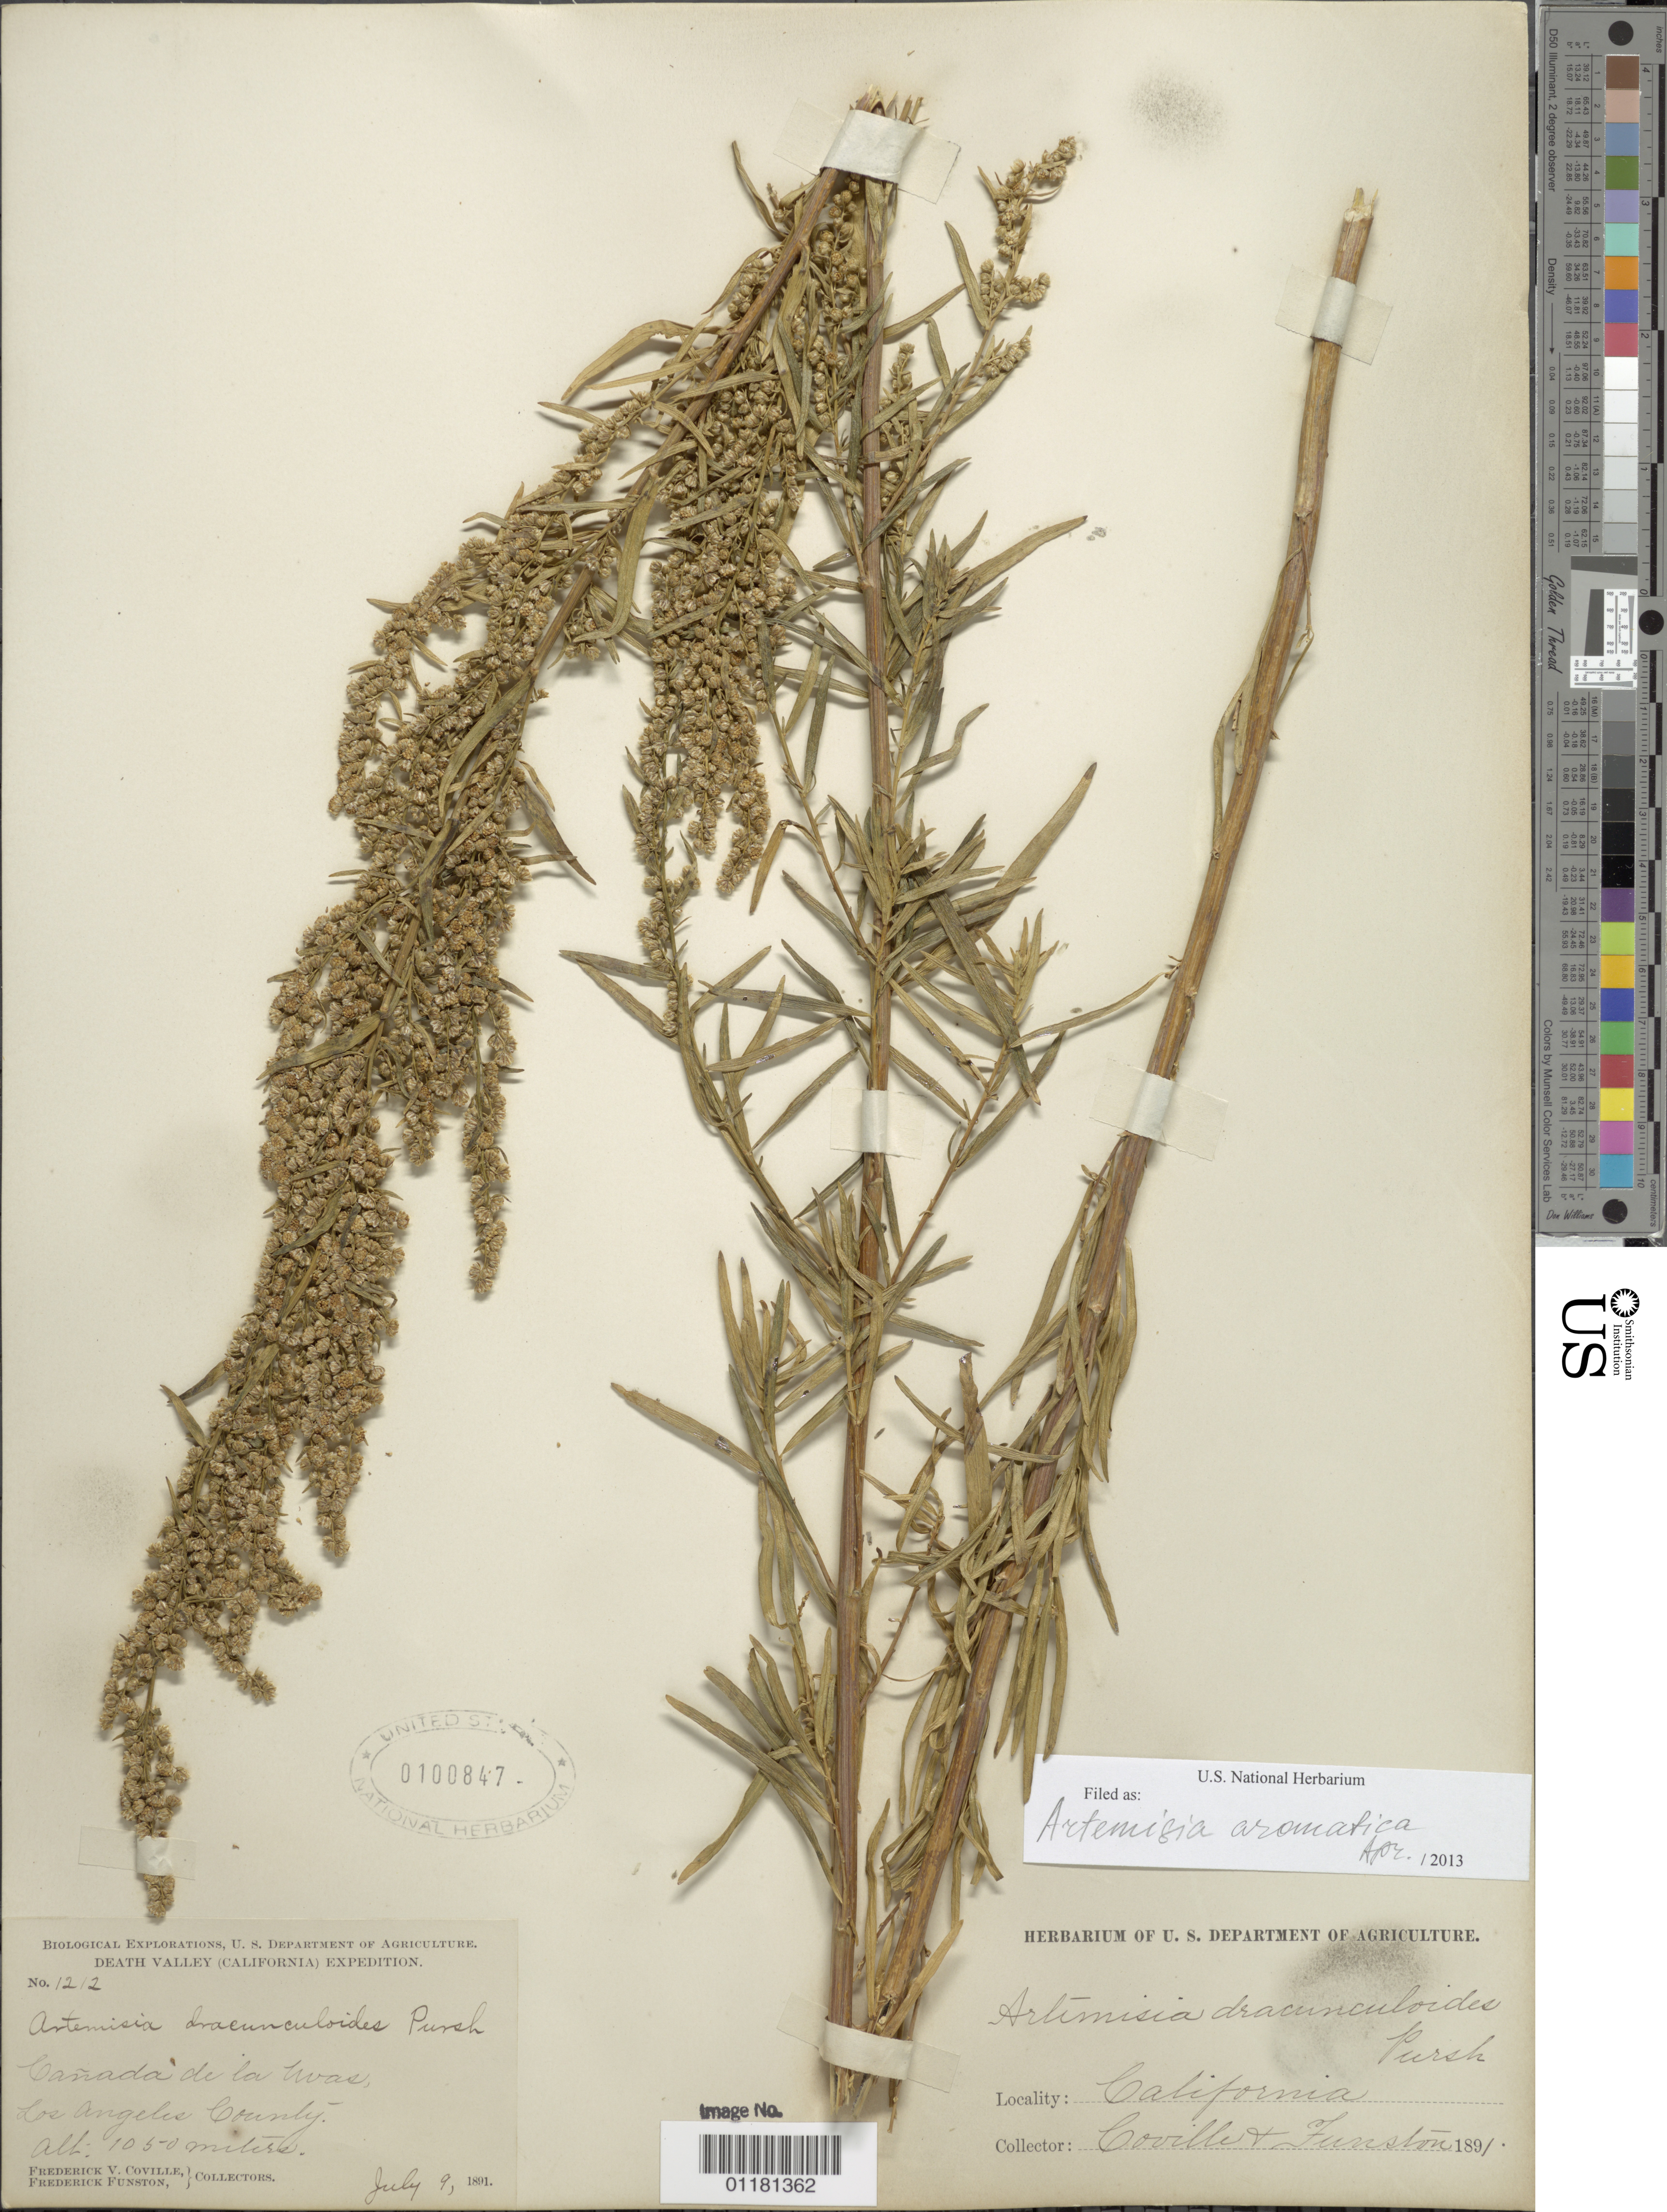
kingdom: Plantae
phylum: Tracheophyta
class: Magnoliopsida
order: Asterales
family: Asteraceae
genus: Artemisia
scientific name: Artemisia aromatica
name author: A. Nelson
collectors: F. V. Coville & F. Funston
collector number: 1212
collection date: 1891-07-09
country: United States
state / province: California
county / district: Los Angeles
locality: Canada de la [hwas]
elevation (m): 1050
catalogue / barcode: US 100847